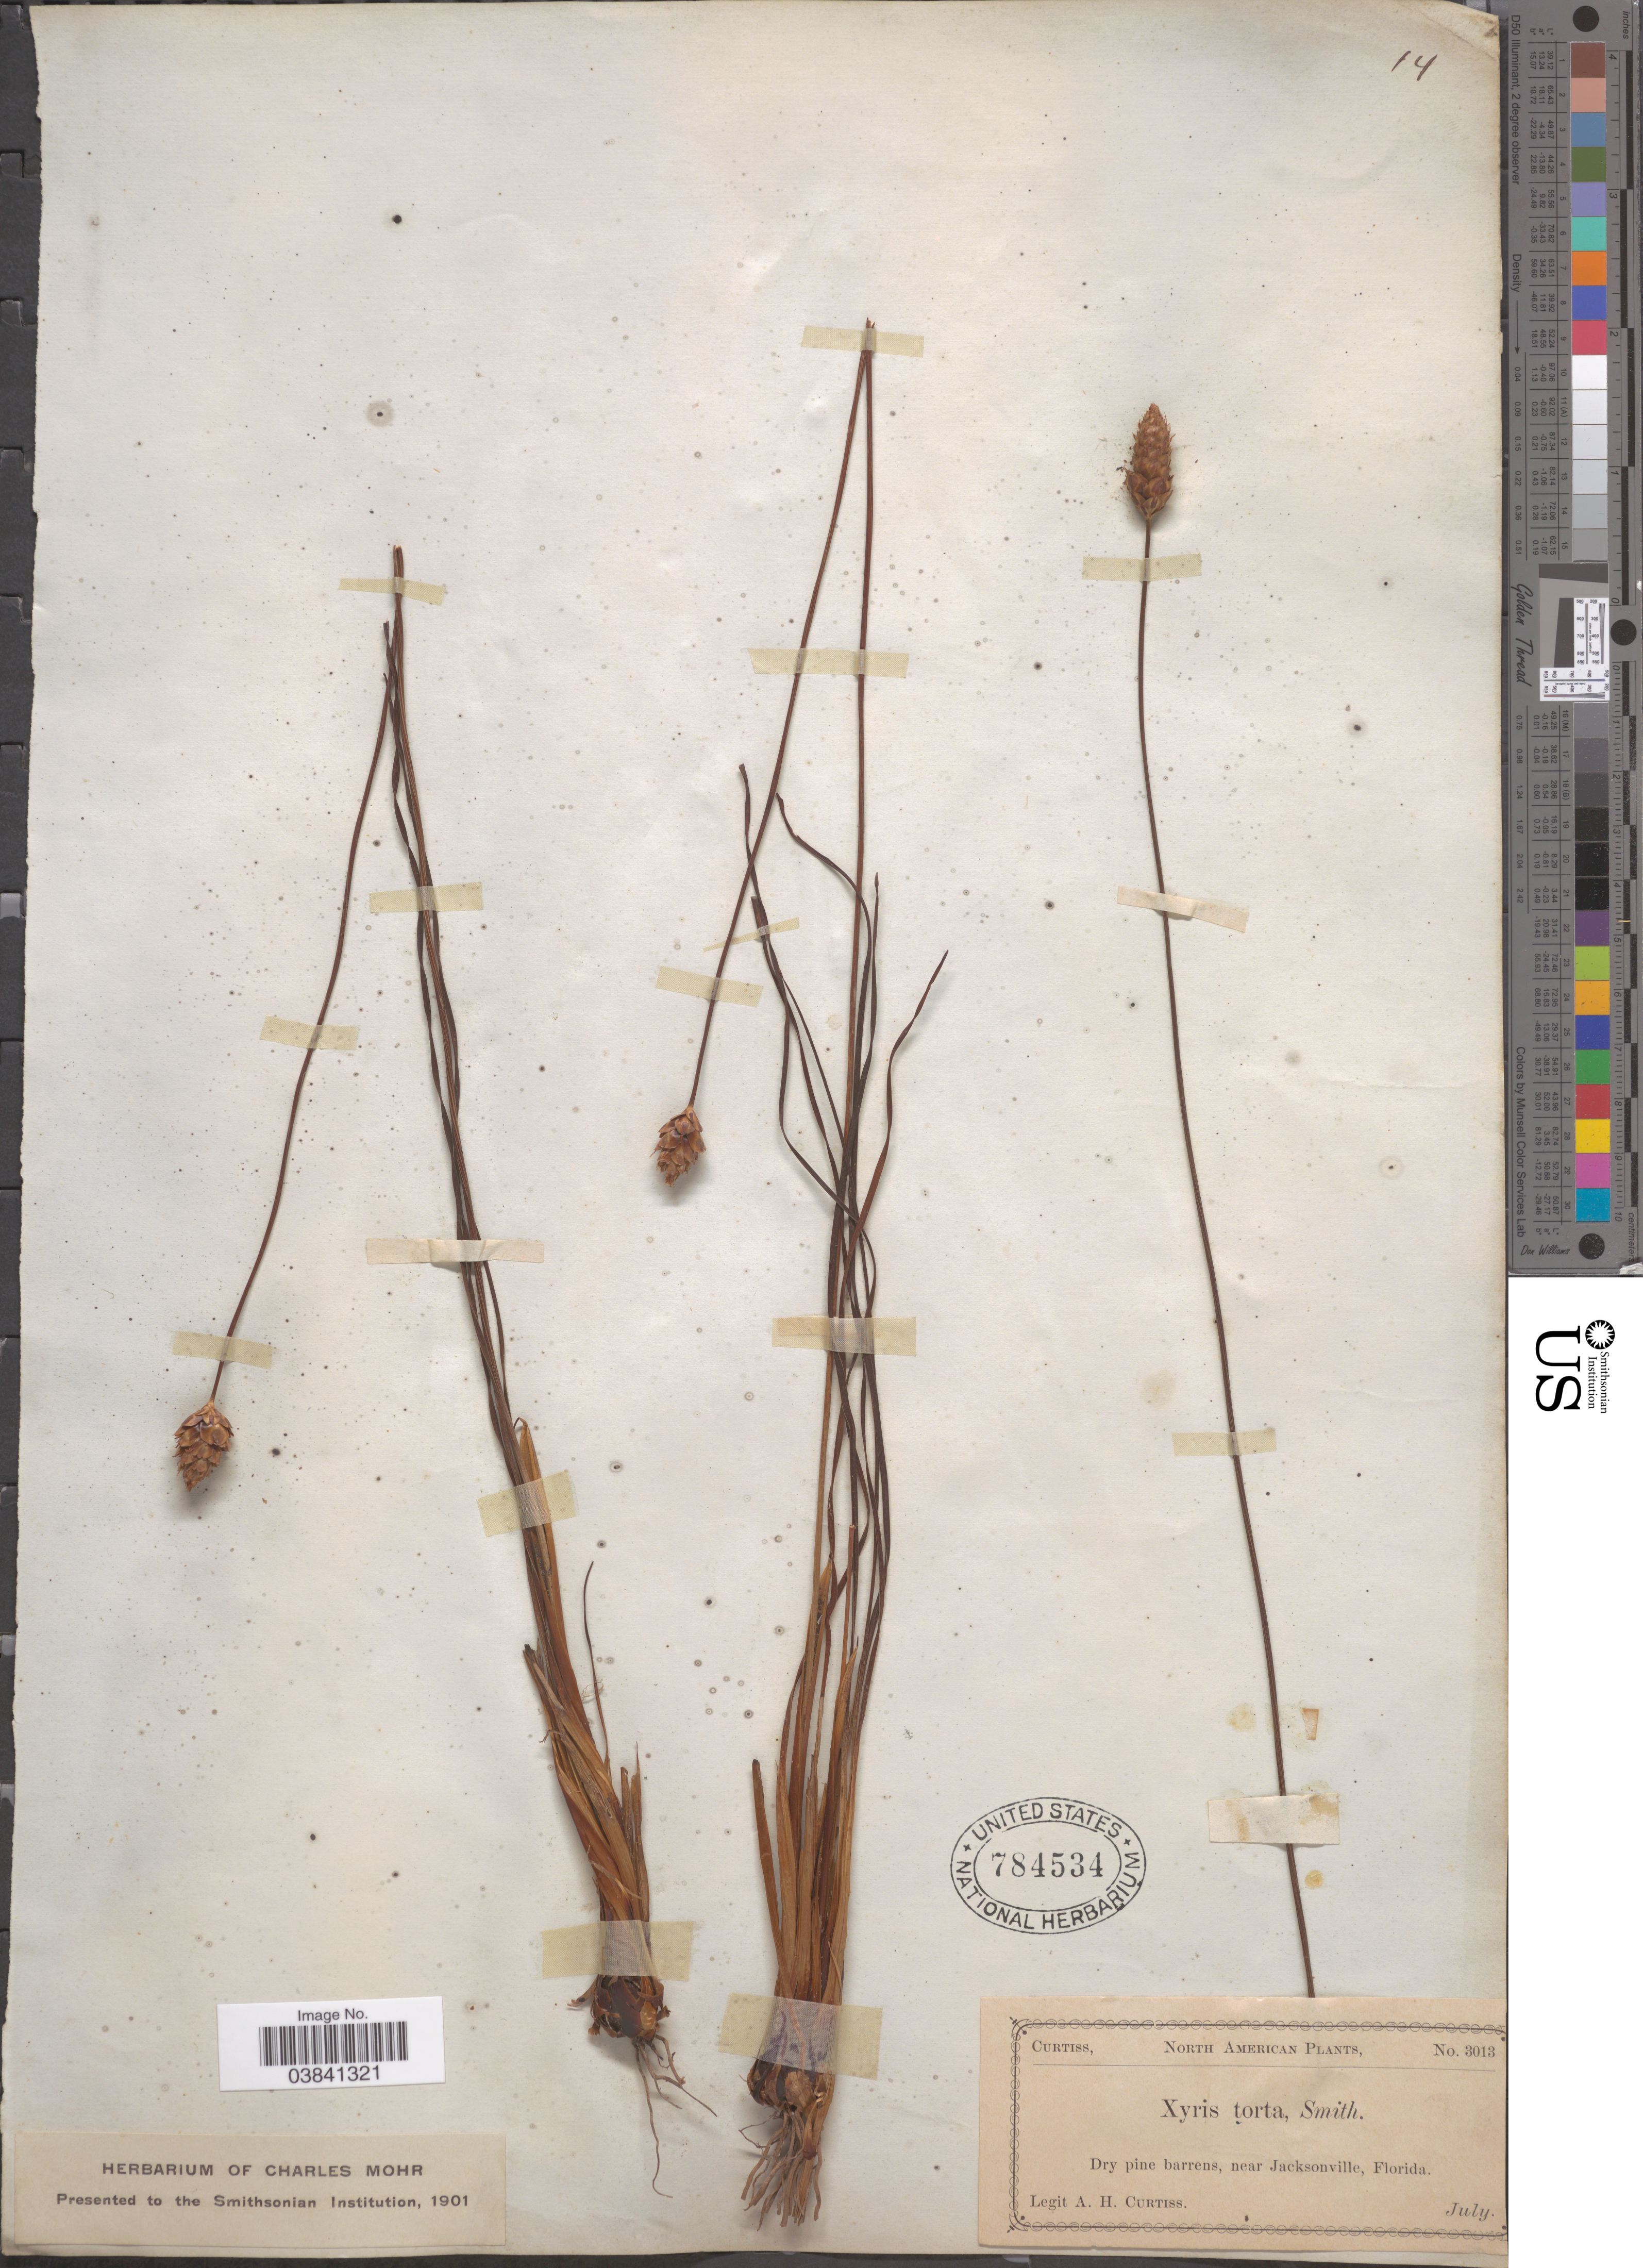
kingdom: Plantae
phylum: Tracheophyta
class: Liliopsida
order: Poales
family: Xyridaceae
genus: Xyris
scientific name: Xyris caroliniana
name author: Walter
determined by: Strong, Mark T., (BOT), Smithsonian Institution - National Museum of Natural History (UNITED STATES)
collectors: A. H. Curtiss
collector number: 3013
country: United States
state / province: Florida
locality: Near Jacksonville.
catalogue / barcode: US 784534